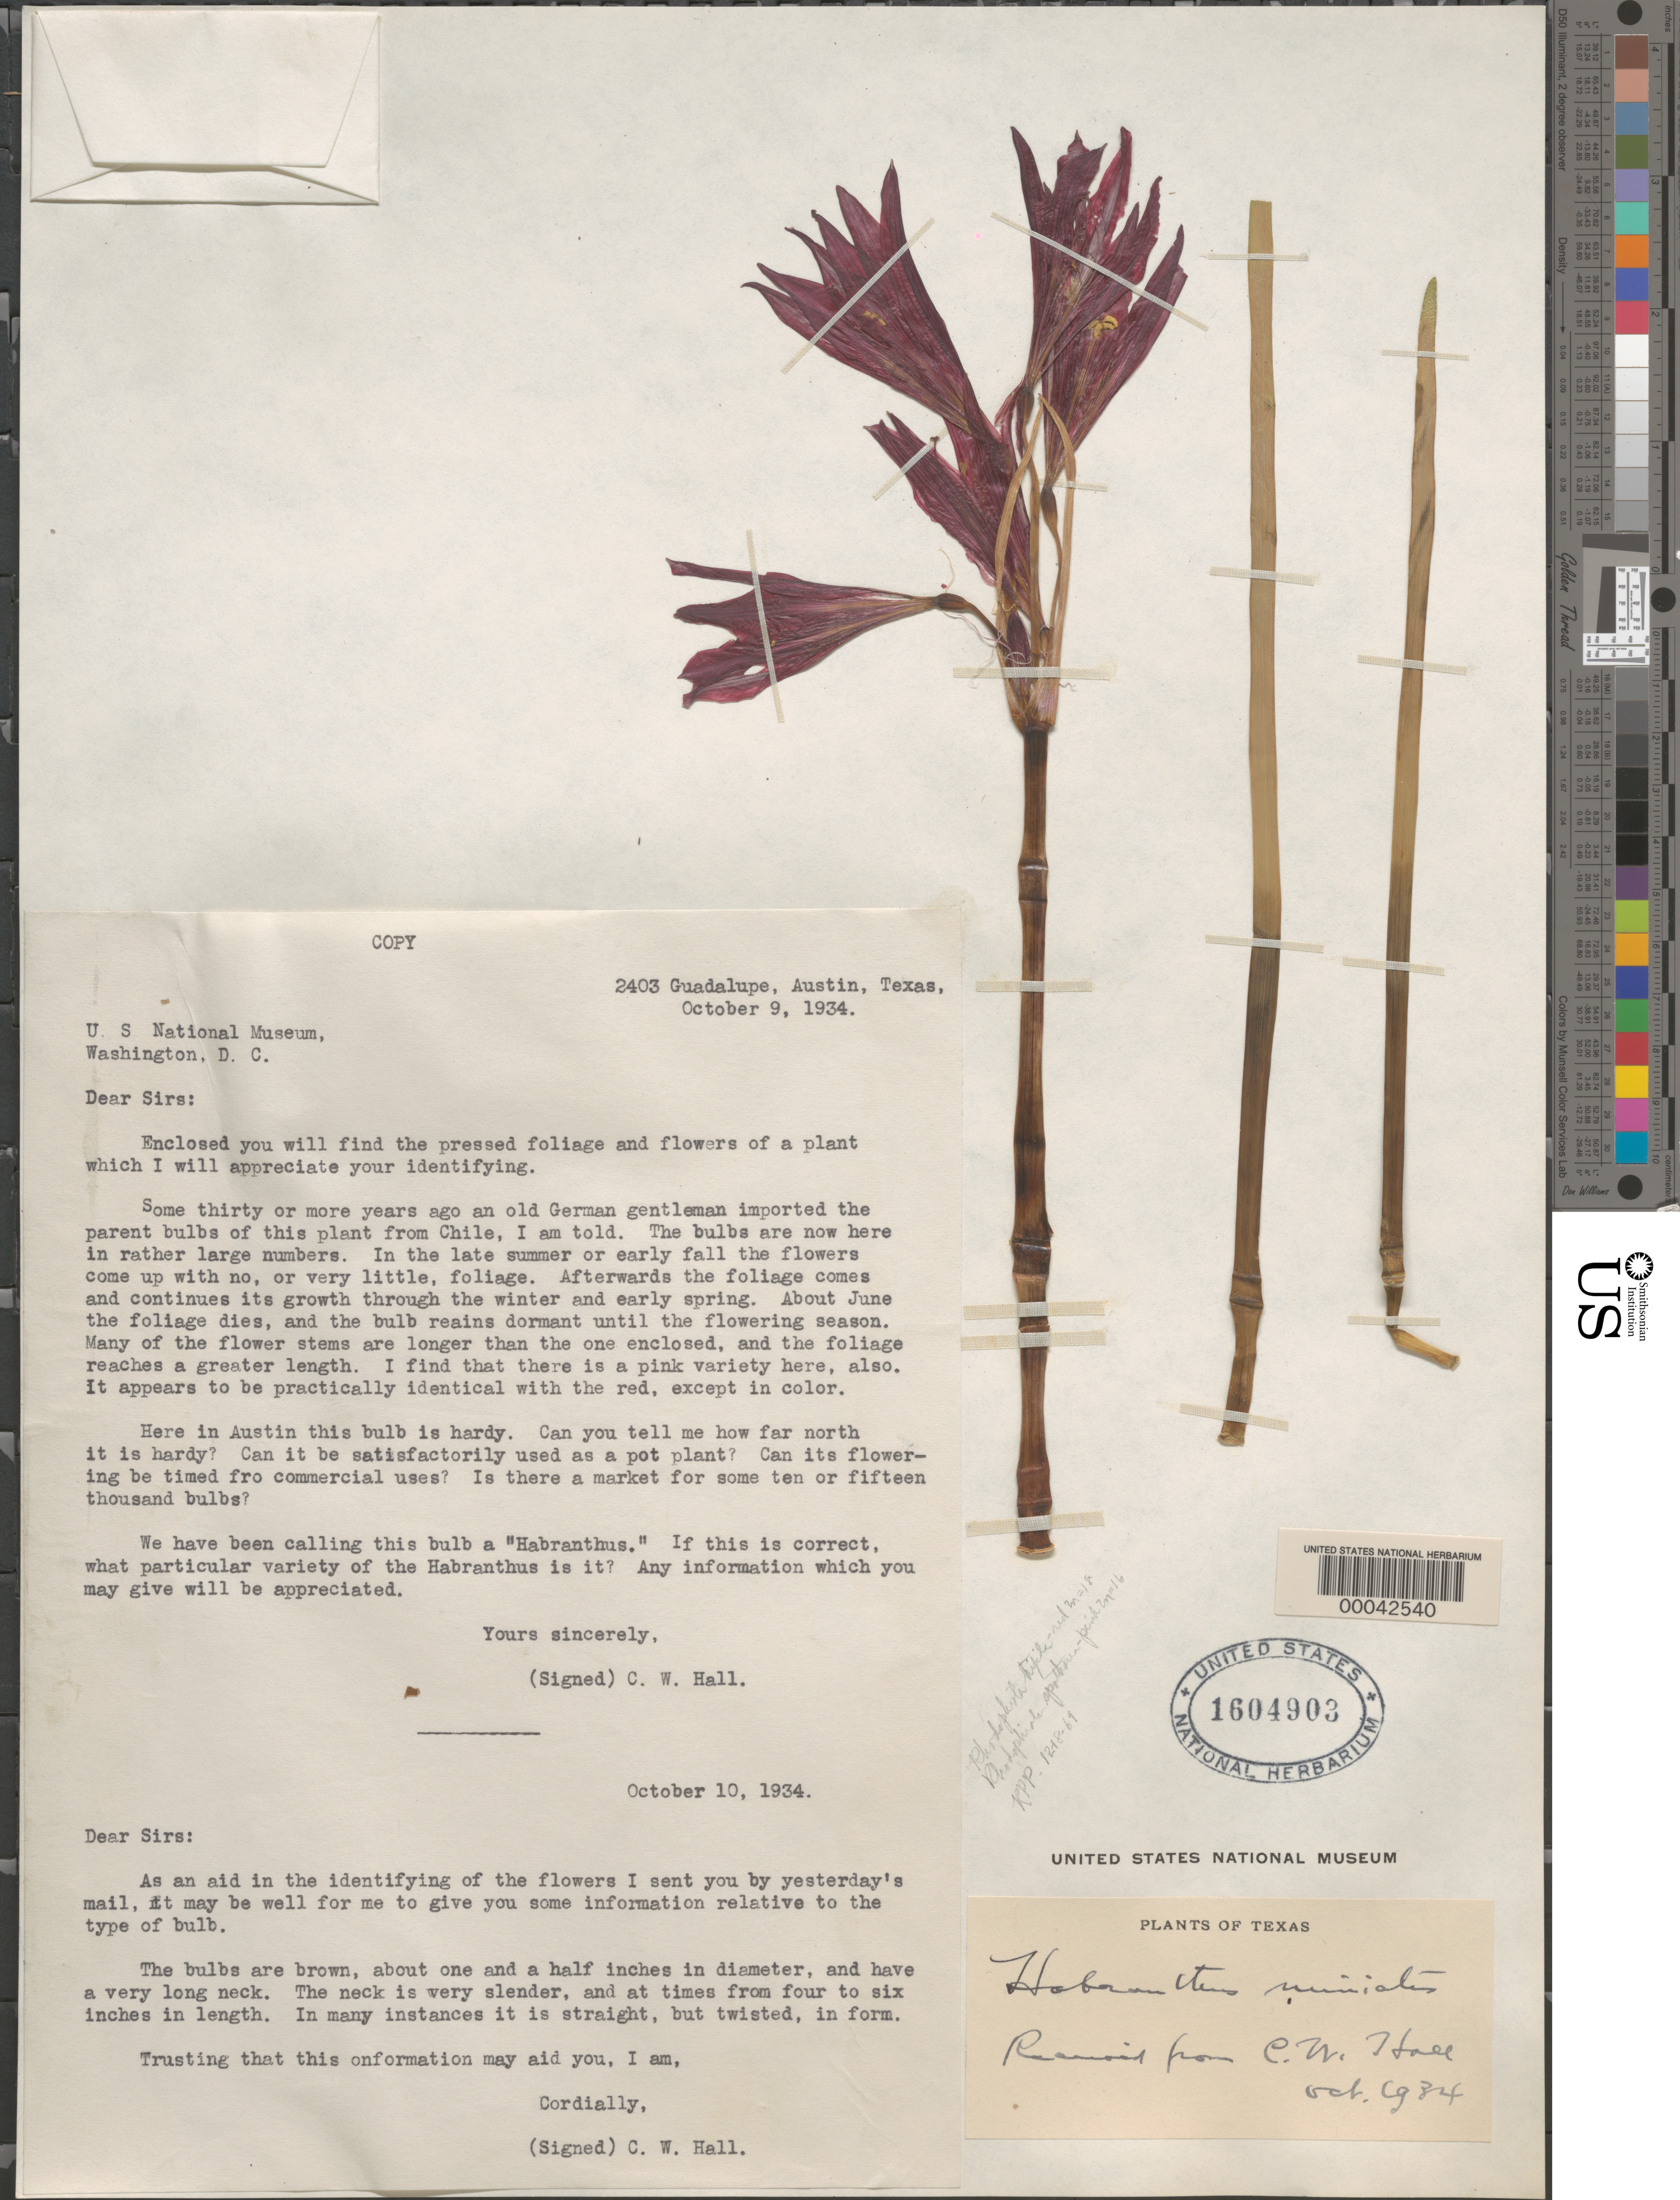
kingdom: Plantae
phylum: Tracheophyta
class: Liliopsida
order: Asparagales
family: Amaryllidaceae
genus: Hippeastrum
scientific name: Hippeastrum sp.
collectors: C. Hall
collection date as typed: Oct 1934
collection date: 1934-10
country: United States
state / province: Washington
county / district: Spokane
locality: Spokane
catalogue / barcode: US 1604903